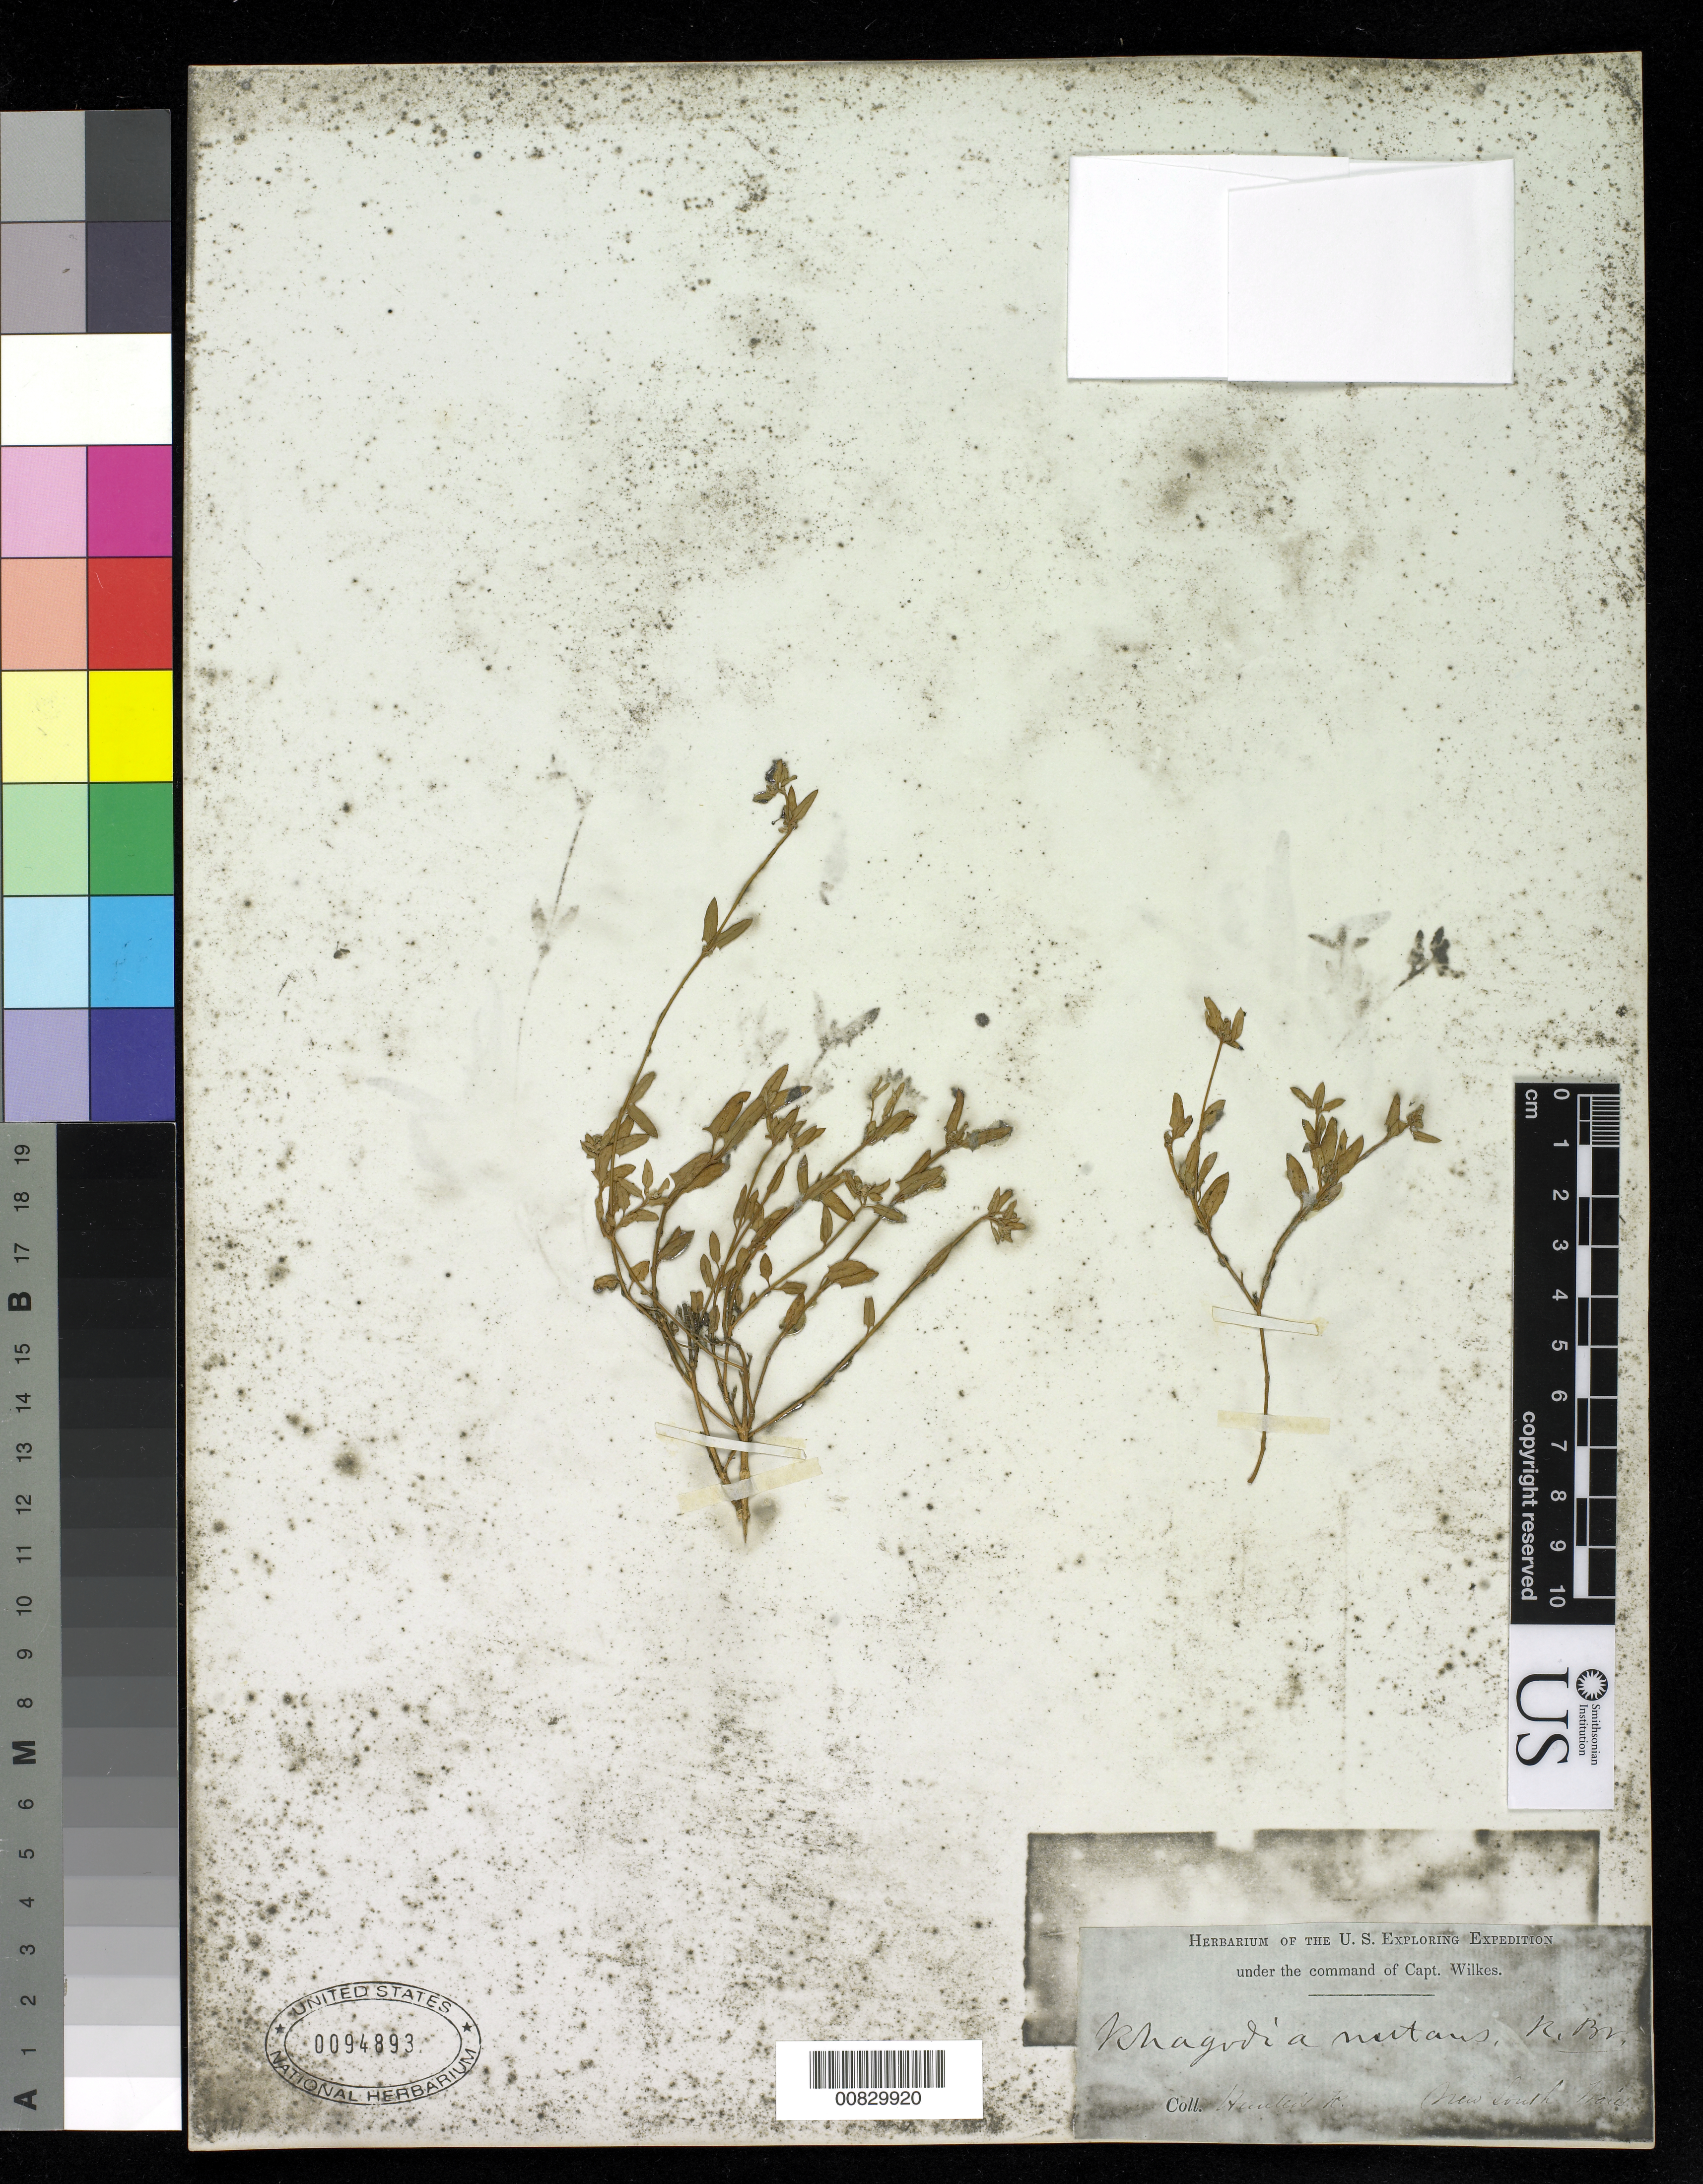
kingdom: Plantae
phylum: Tracheophyta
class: Magnoliopsida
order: Caryophyllales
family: Amaranthaceae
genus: Rhagodia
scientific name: Rhagodia nutans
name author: R. Br.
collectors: Wilkes Explor. Exped.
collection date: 1838/1842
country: Australia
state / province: New South Wales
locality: Hunter's River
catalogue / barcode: US 94893